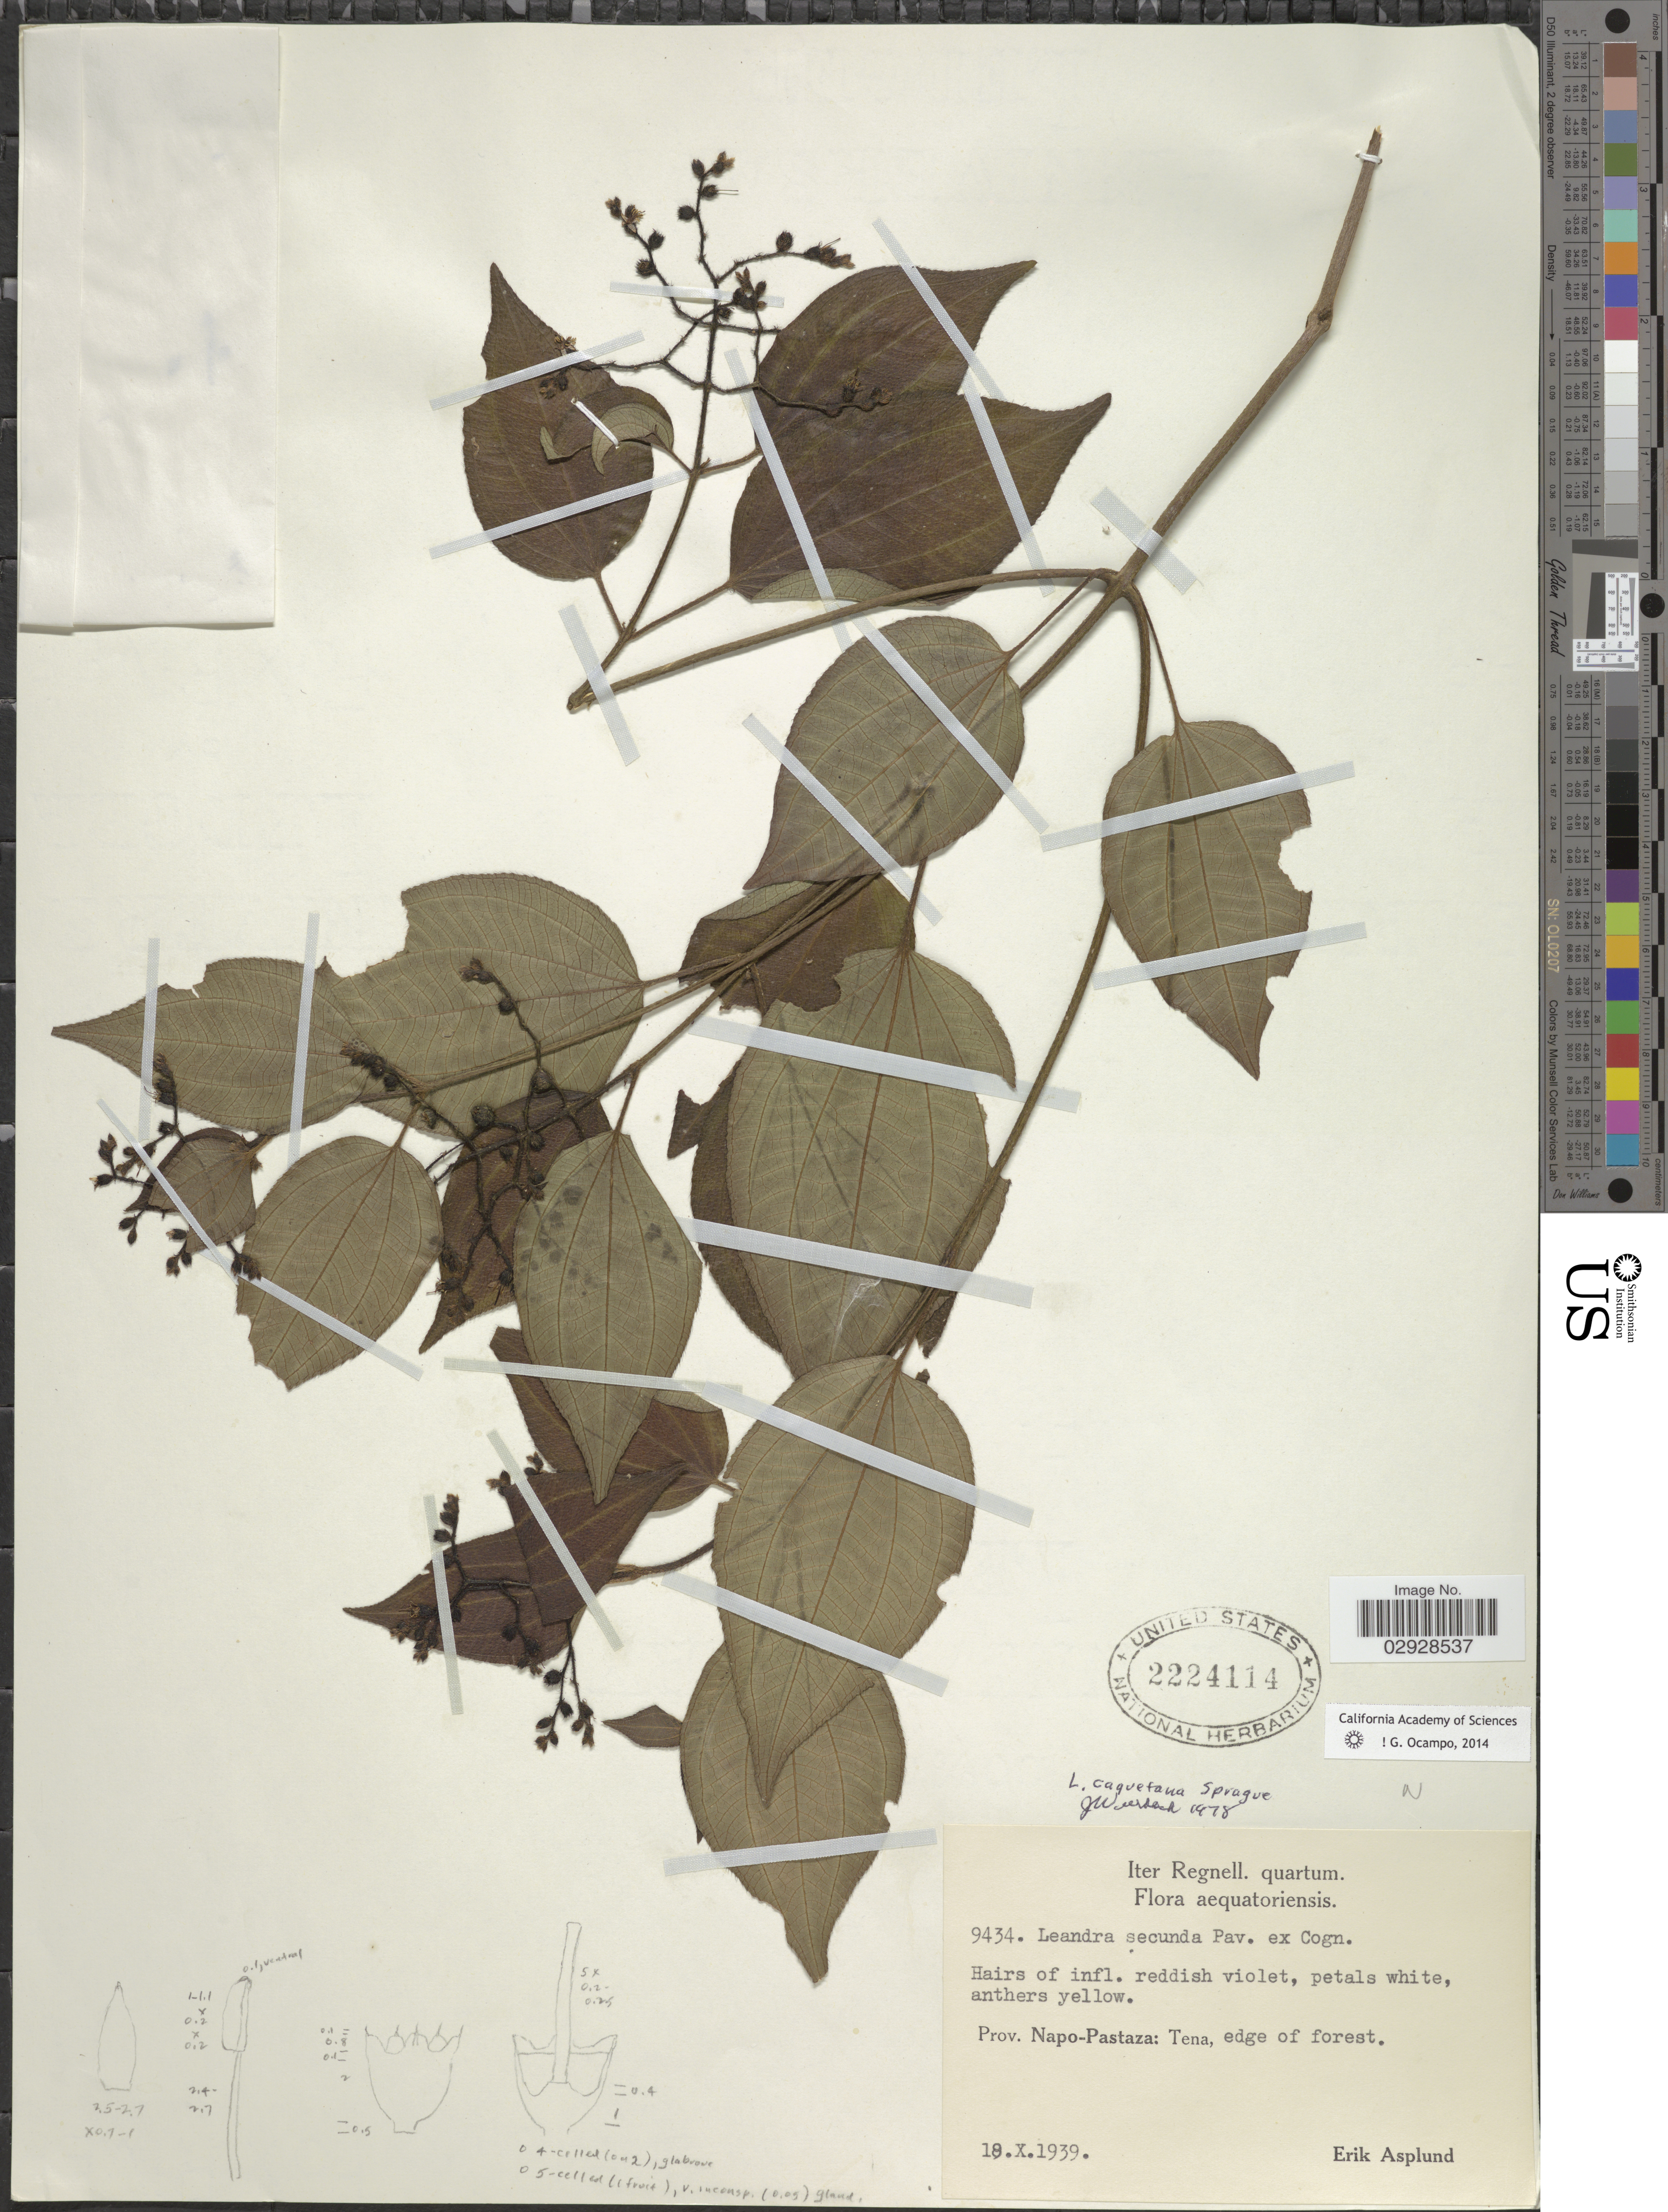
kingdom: Plantae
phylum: Tracheophyta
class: Magnoliopsida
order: Myrtales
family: Melastomataceae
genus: Leandra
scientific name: Leandra caquetana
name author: Sprague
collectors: E. Asplund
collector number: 9434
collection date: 1939-10-18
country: Ecuador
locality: Prov. Napo-Pastaza: Tena, edge of forest.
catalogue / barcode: US 2224114